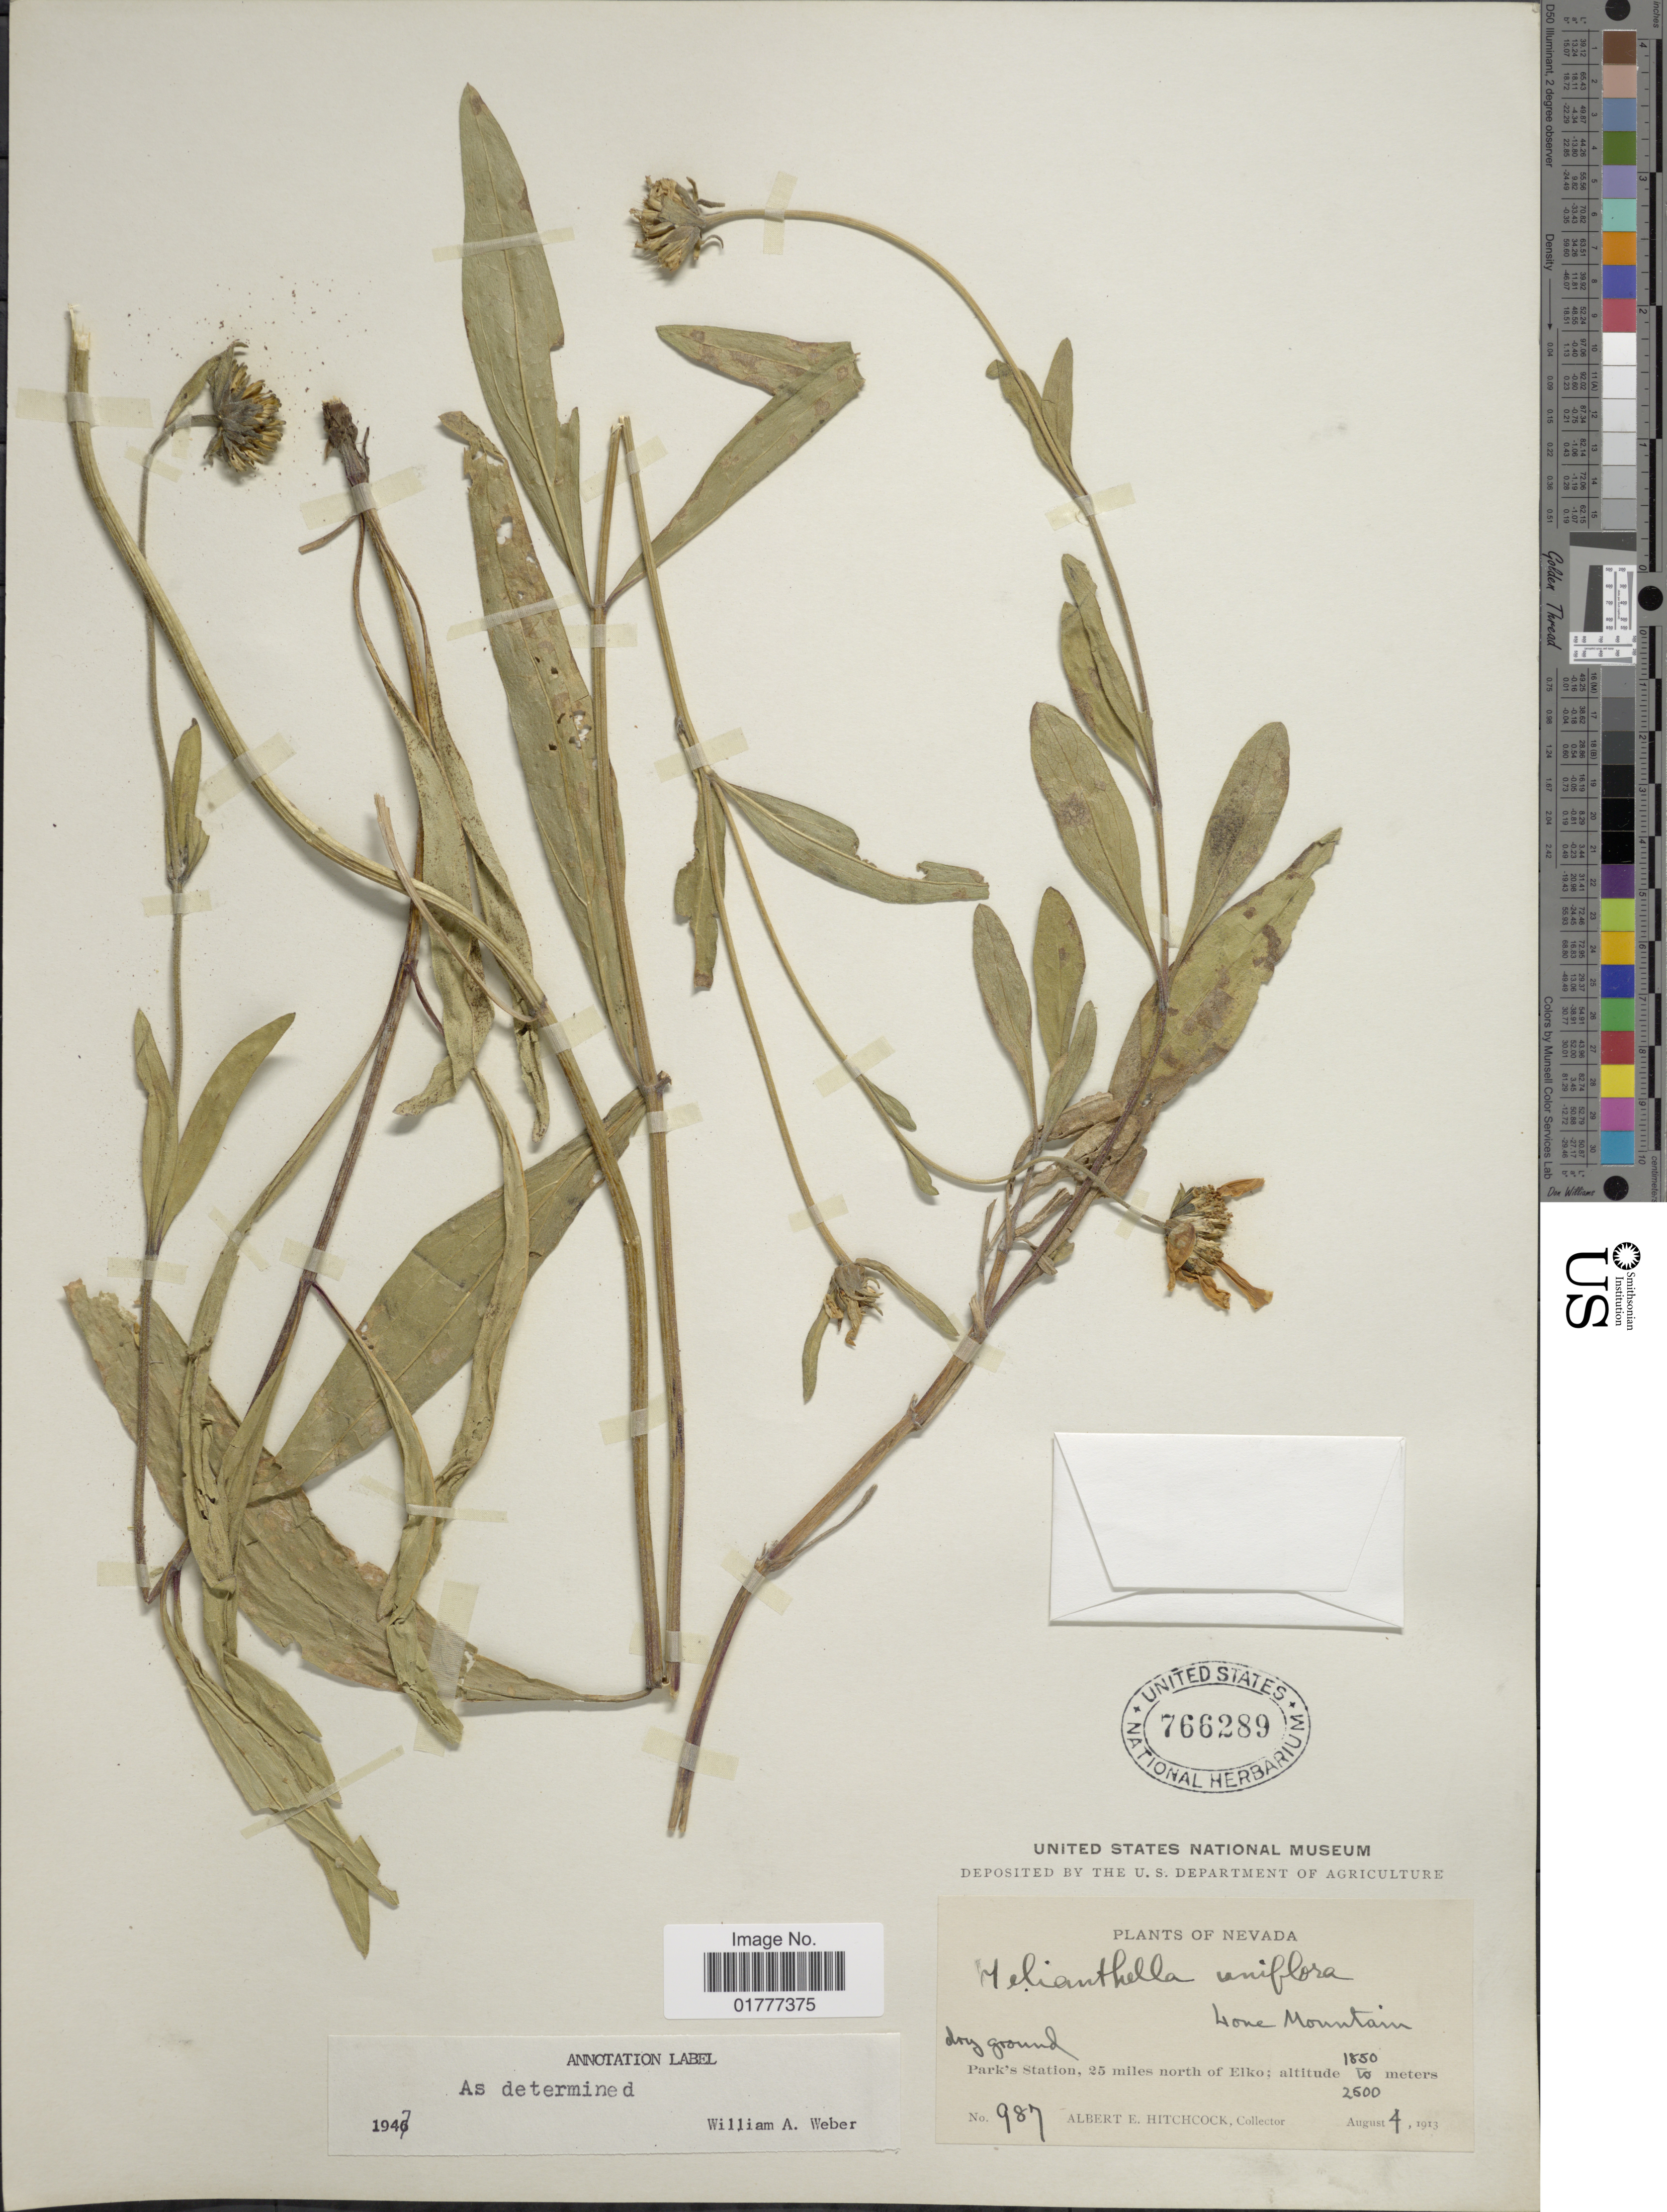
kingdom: Plantae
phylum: Tracheophyta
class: Magnoliopsida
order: Asterales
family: Asteraceae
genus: Helianthella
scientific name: Helianthella uniflora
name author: Torr. & A. Gray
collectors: A. Hitchcock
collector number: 987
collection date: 1913-08-04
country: United States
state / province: Nevada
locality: Dry ground, Lone Mountain, Park's Station, 25 miles north of Elko.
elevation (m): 1850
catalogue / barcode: US 766289